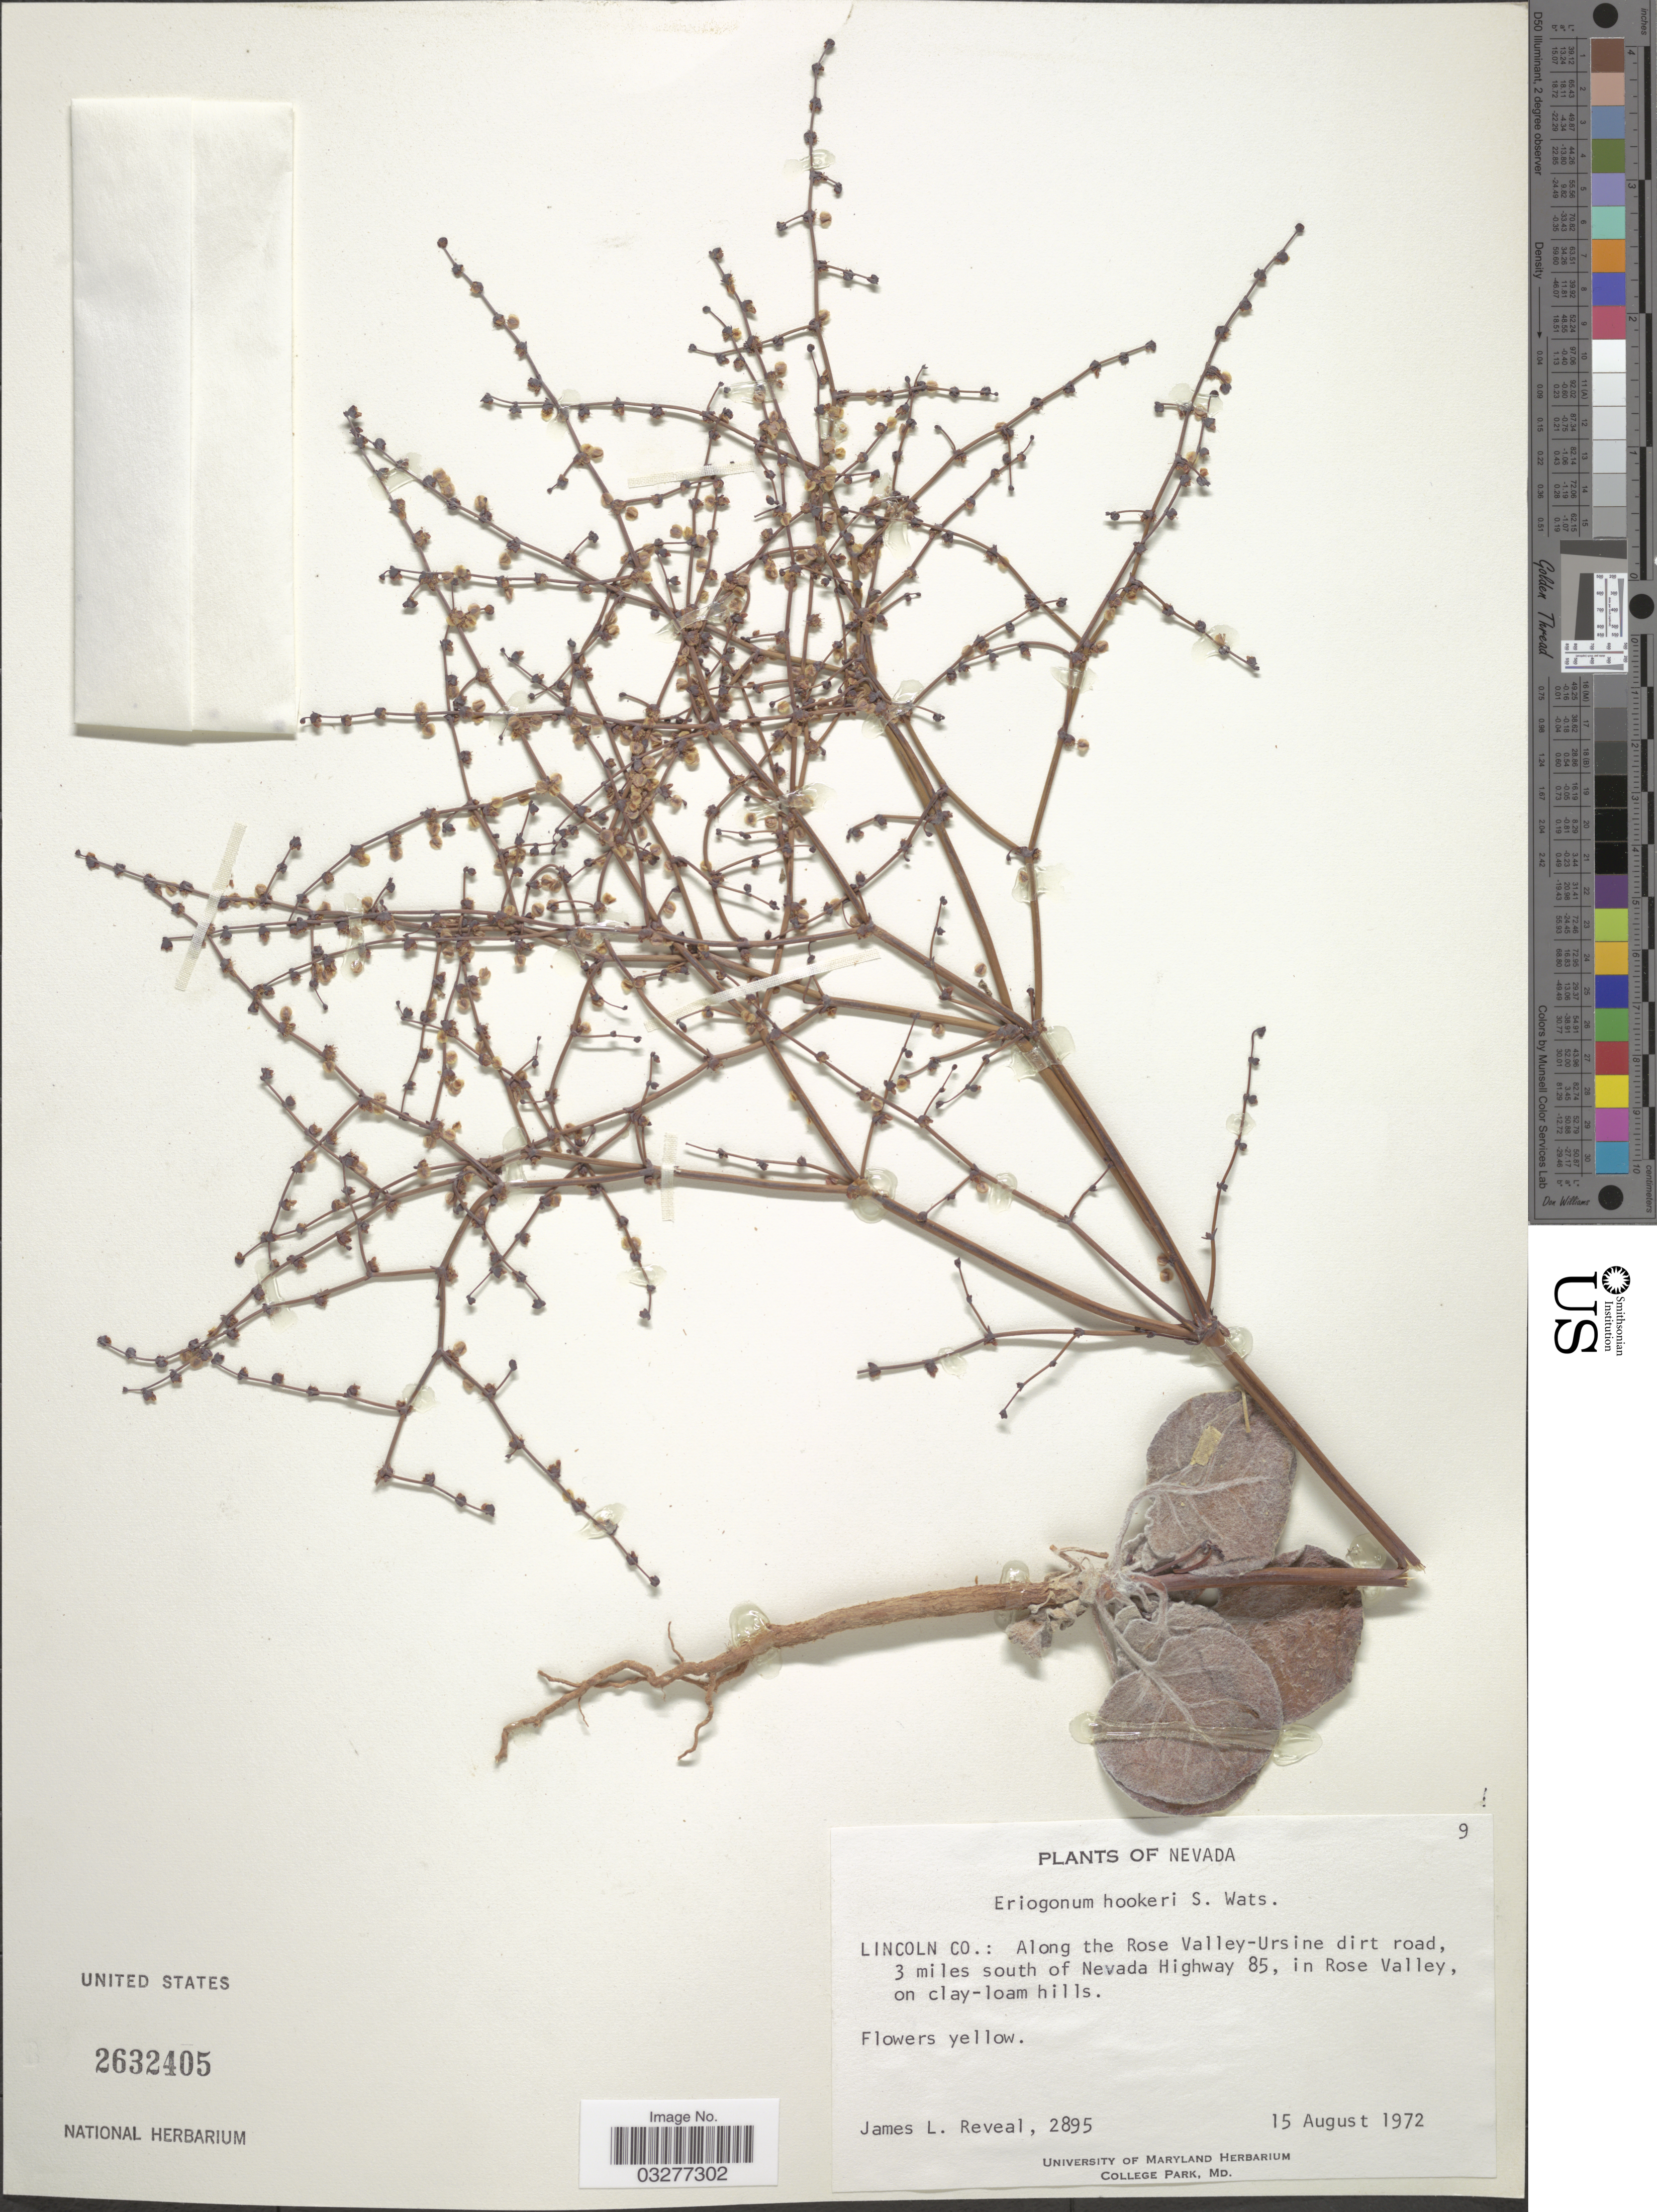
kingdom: Plantae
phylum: Tracheophyta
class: Magnoliopsida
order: Caryophyllales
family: Polygonaceae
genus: Eriogonum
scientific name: Eriogonum hookeri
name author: S. Watson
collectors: J. L. Reveal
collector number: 2895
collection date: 1972-08-15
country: United States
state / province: Nevada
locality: Lincoln Co.: Along the Rose Valley-Ursine dirt road, 3 miles south of Nevada Highway 85, in Rose Valley.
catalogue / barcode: US 2632405